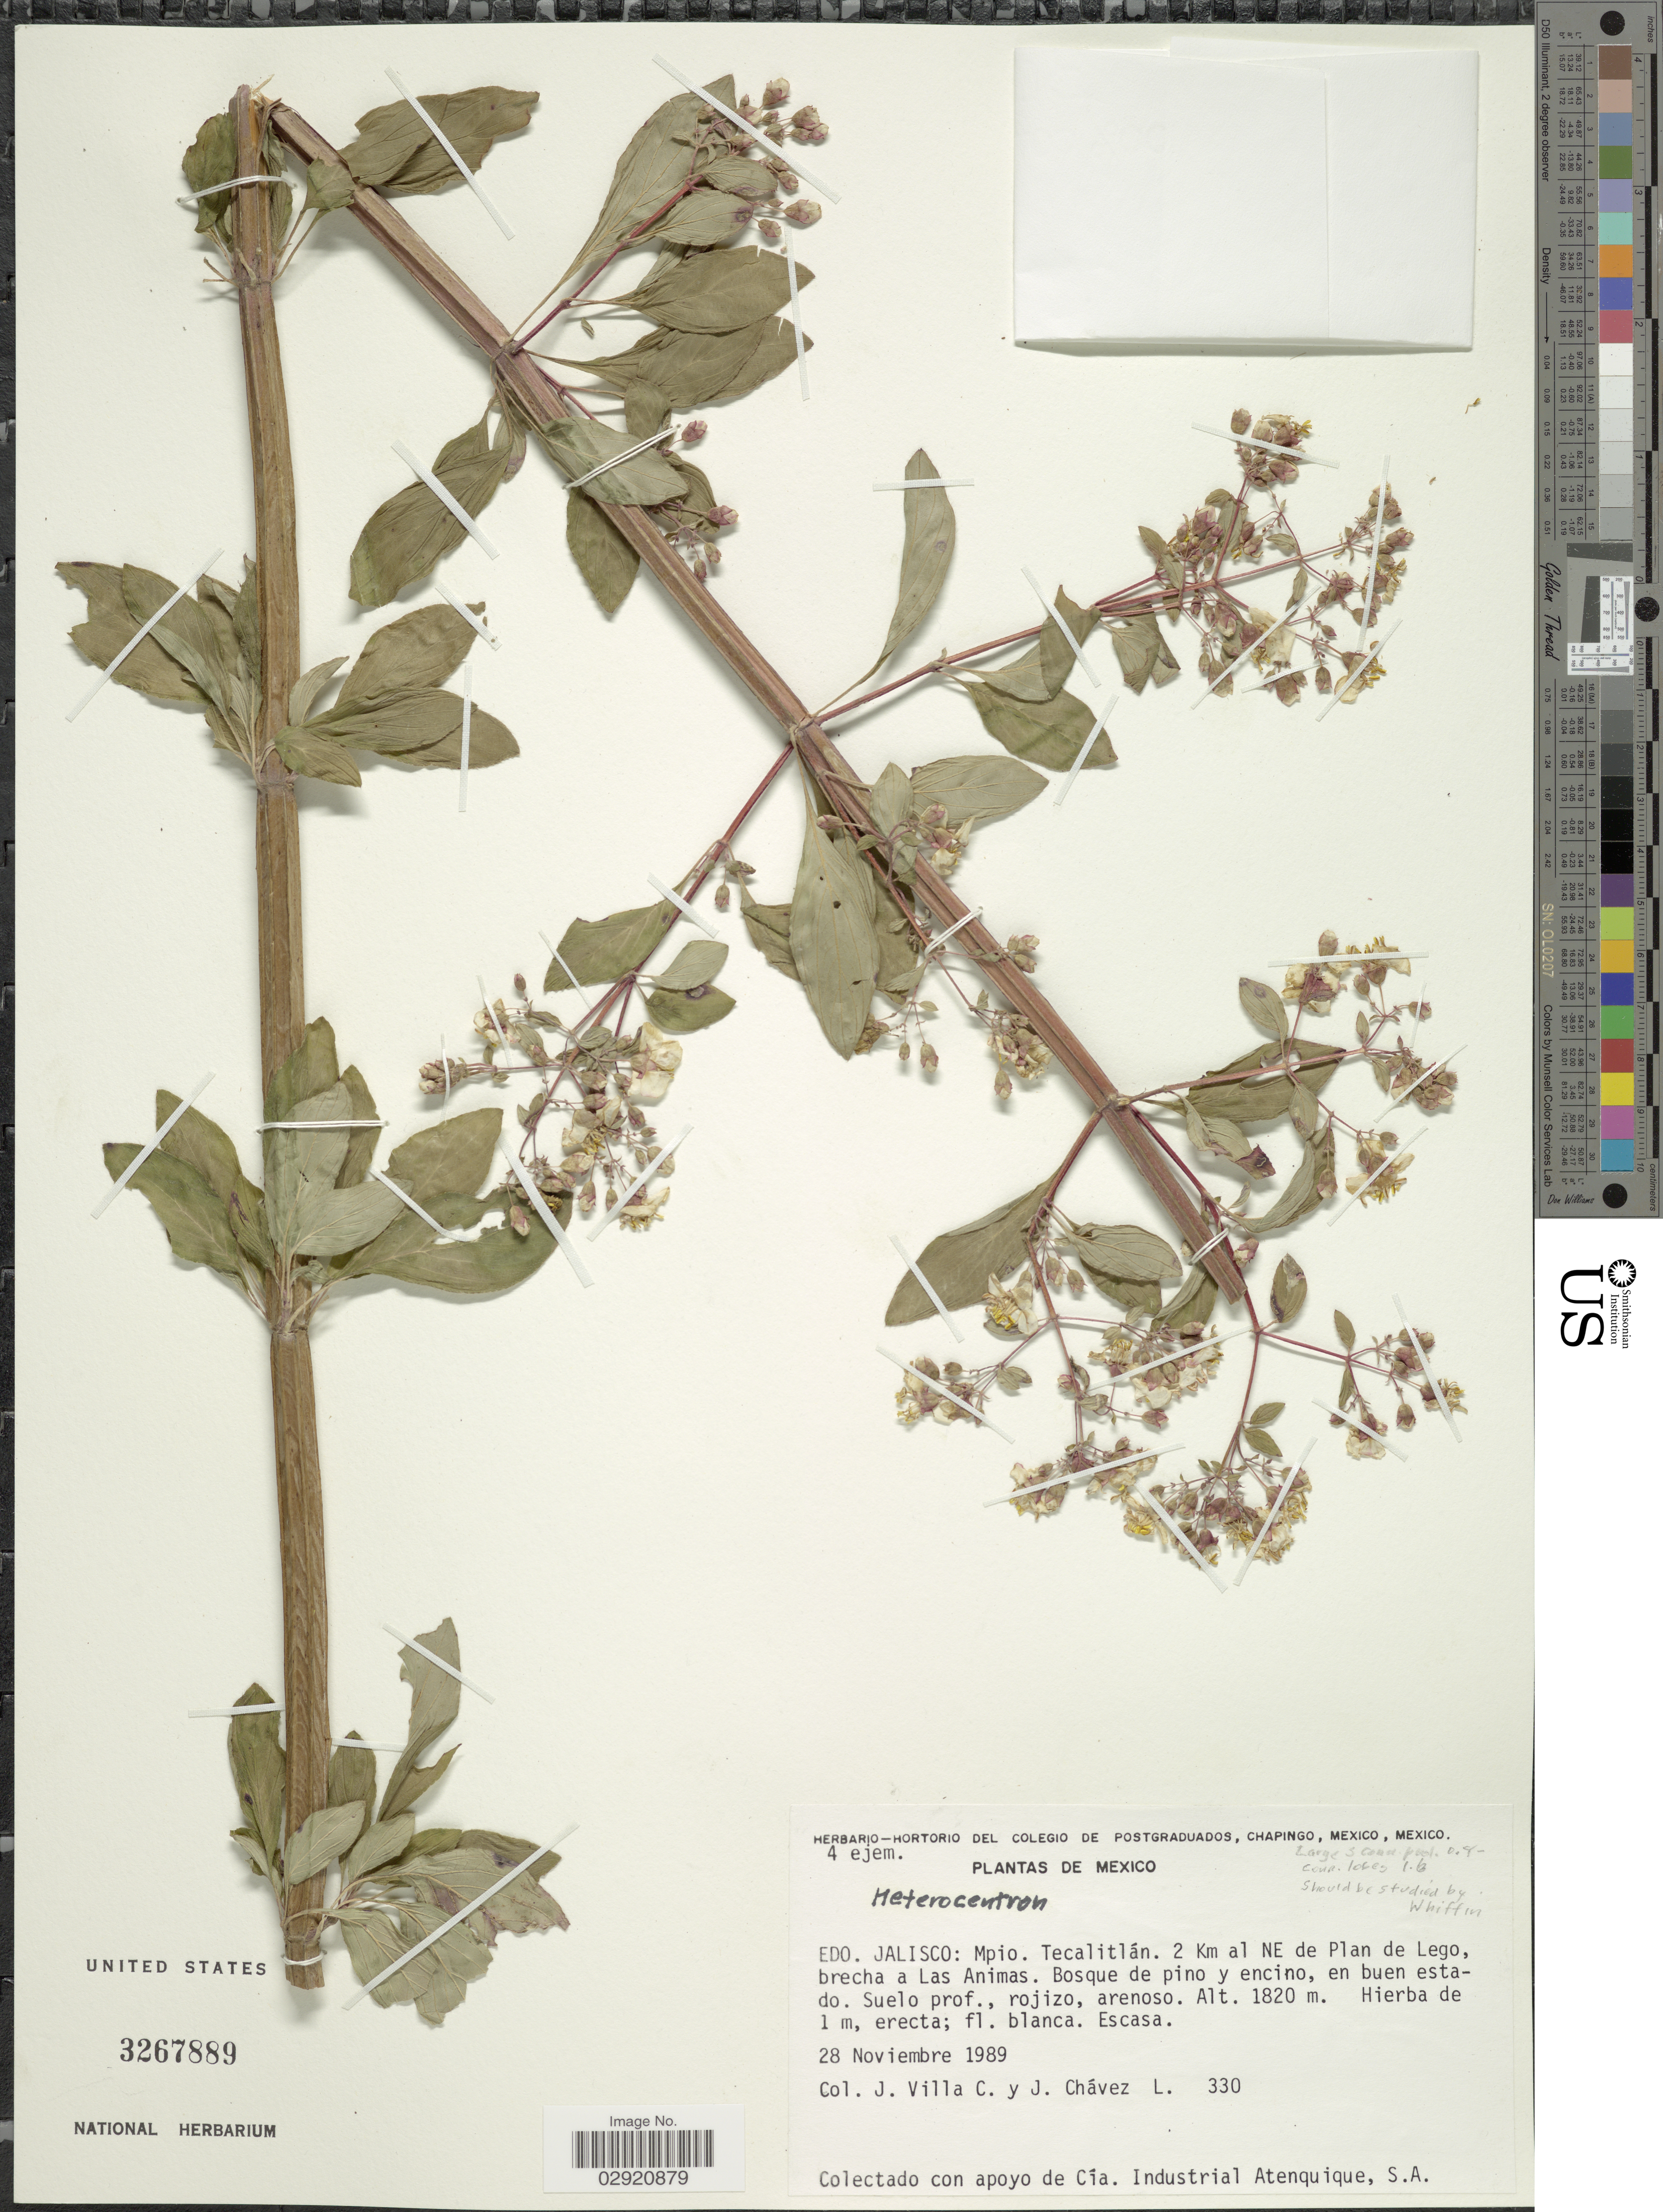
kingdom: Plantae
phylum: Tracheophyta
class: Magnoliopsida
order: Myrtales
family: Melastomataceae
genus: Heterocentron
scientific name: Heterocentron sp.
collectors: J. Villa & J. Chavez L.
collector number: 330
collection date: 1989-11-28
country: Mexico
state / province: Jalisco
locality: Tecalitlán. 2 Km al NE de Plan de Lego, brecha a Las Animas.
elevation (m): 1820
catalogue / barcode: US 3267889